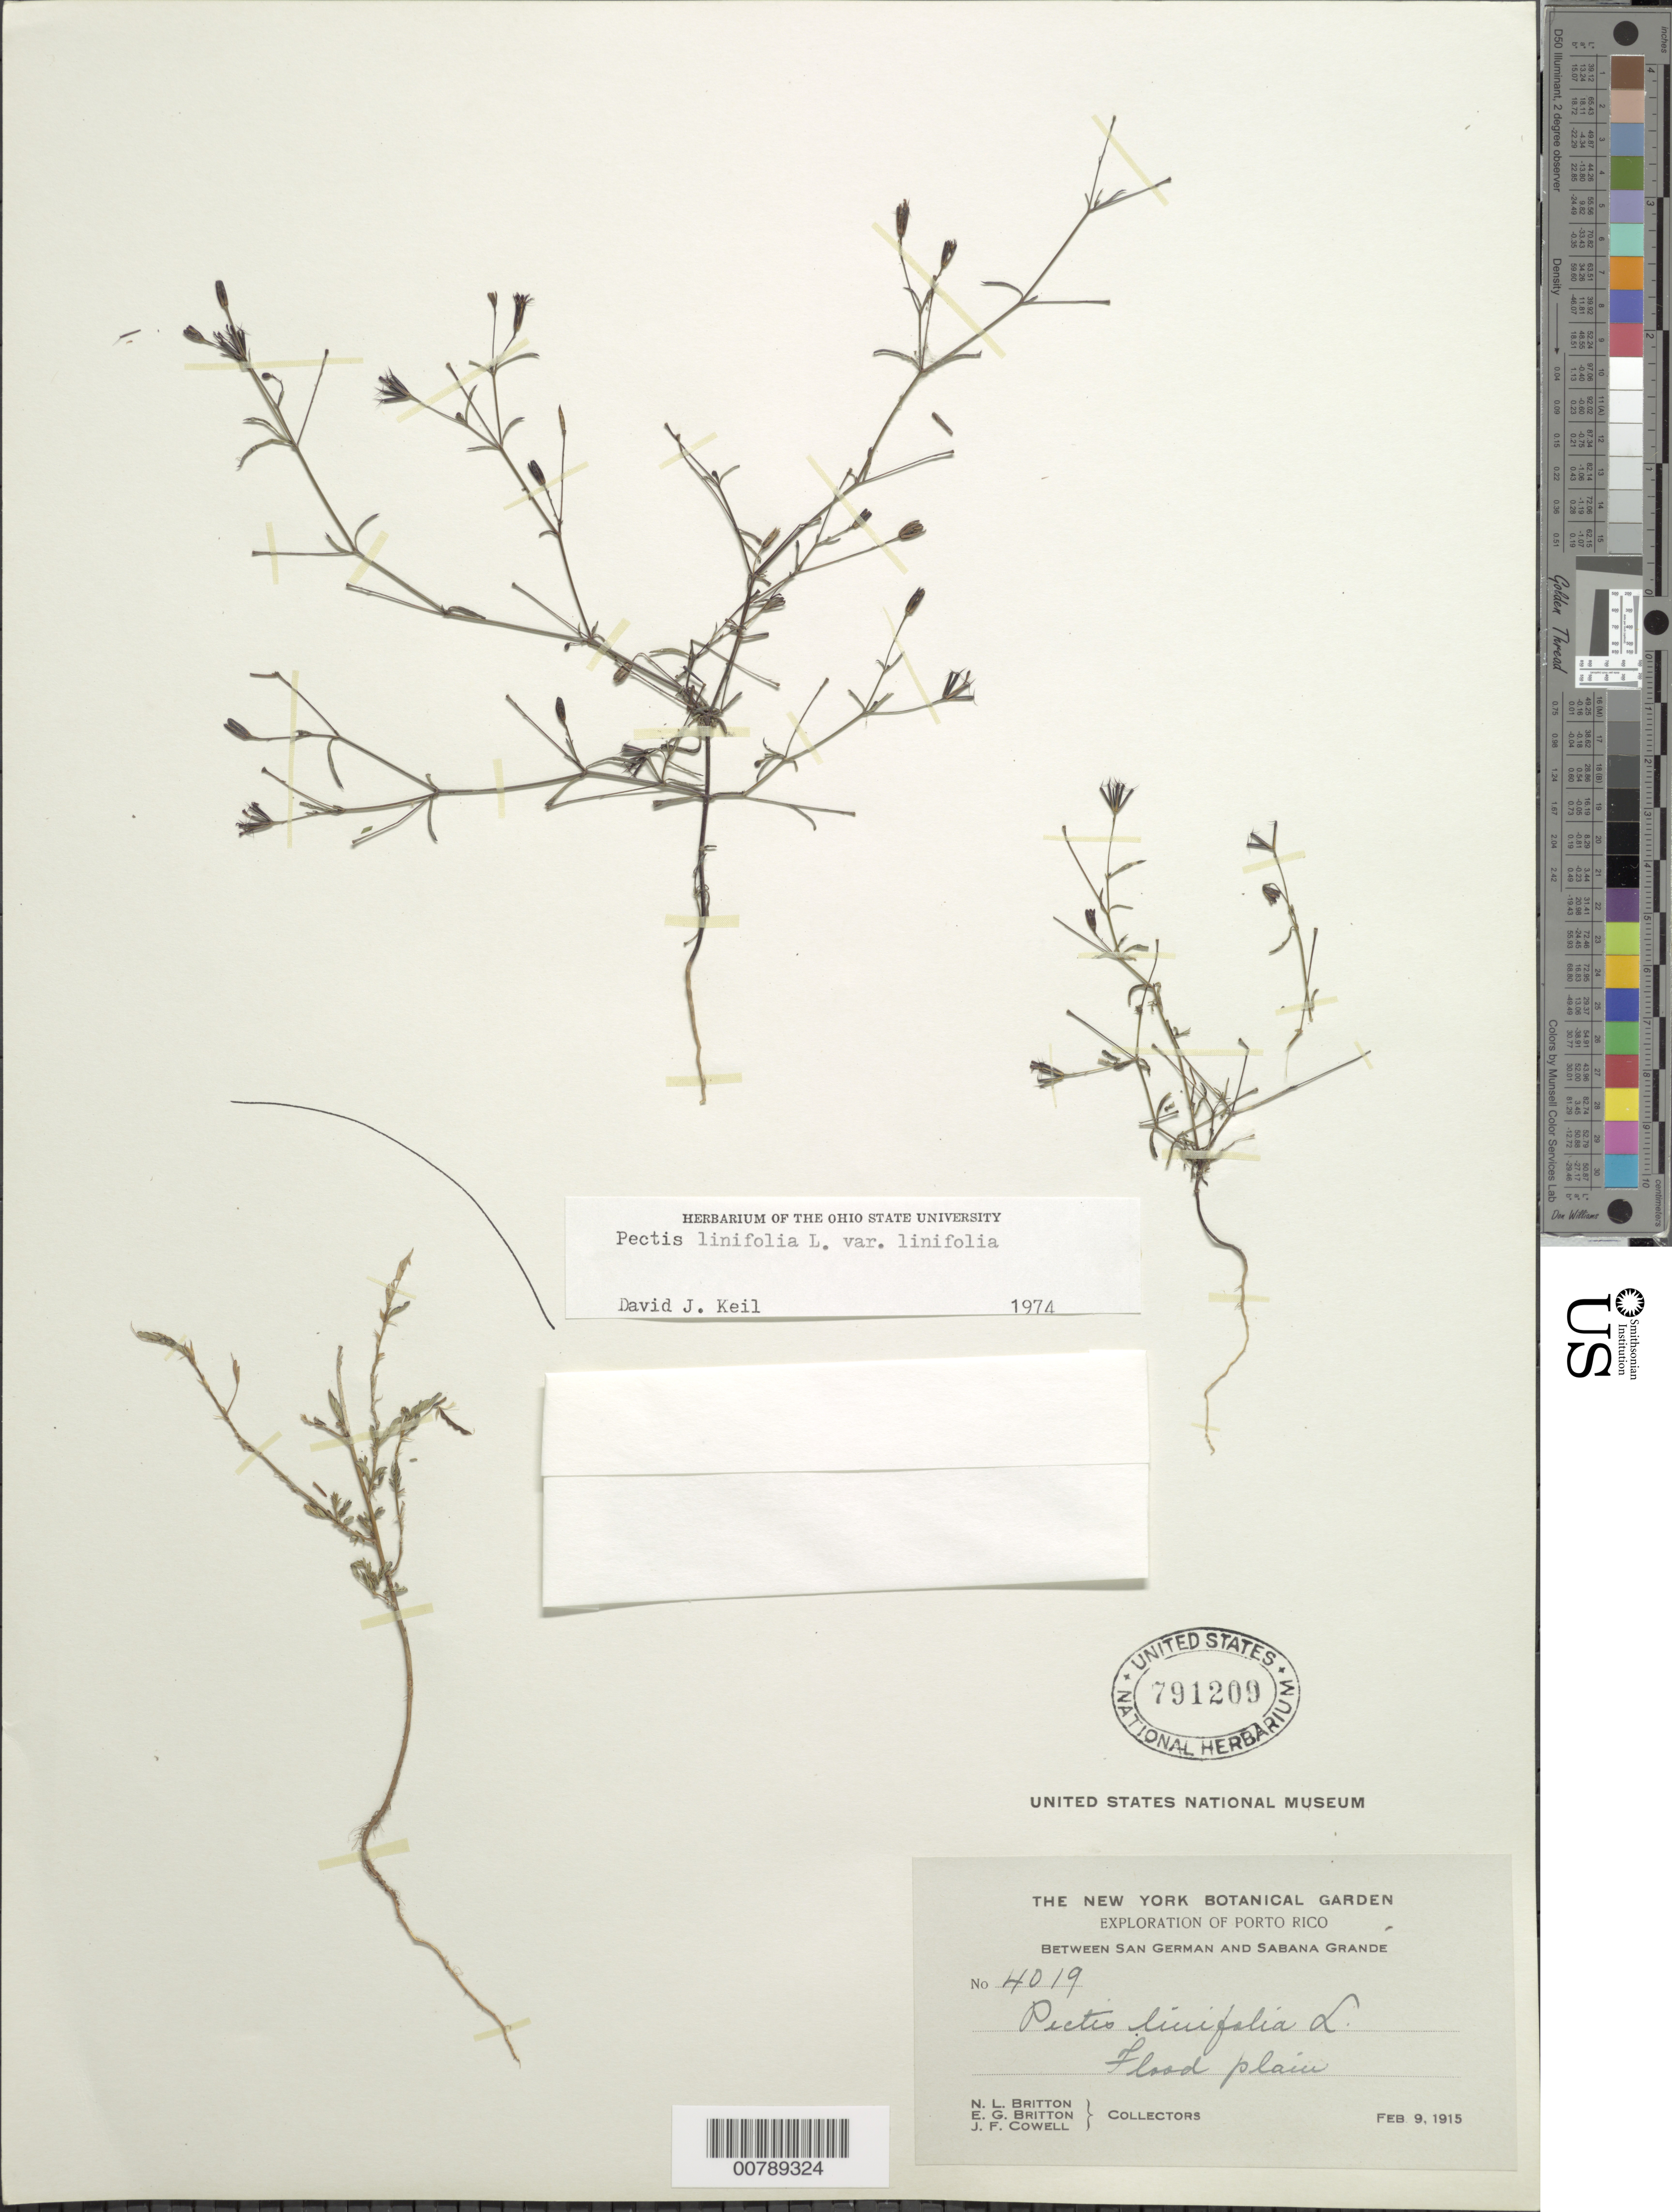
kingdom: Plantae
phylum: Tracheophyta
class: Magnoliopsida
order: Asterales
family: Asteraceae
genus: Pectis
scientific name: Pectis linifolia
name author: L.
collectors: N. Britton, E. G. Britton & J. F. Cowell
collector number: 4019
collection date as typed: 09 Feb 1915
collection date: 1915-02-09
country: Puerto Rico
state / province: San Germán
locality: Between San German and Sabana Grande. Flood plain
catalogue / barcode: US 791209